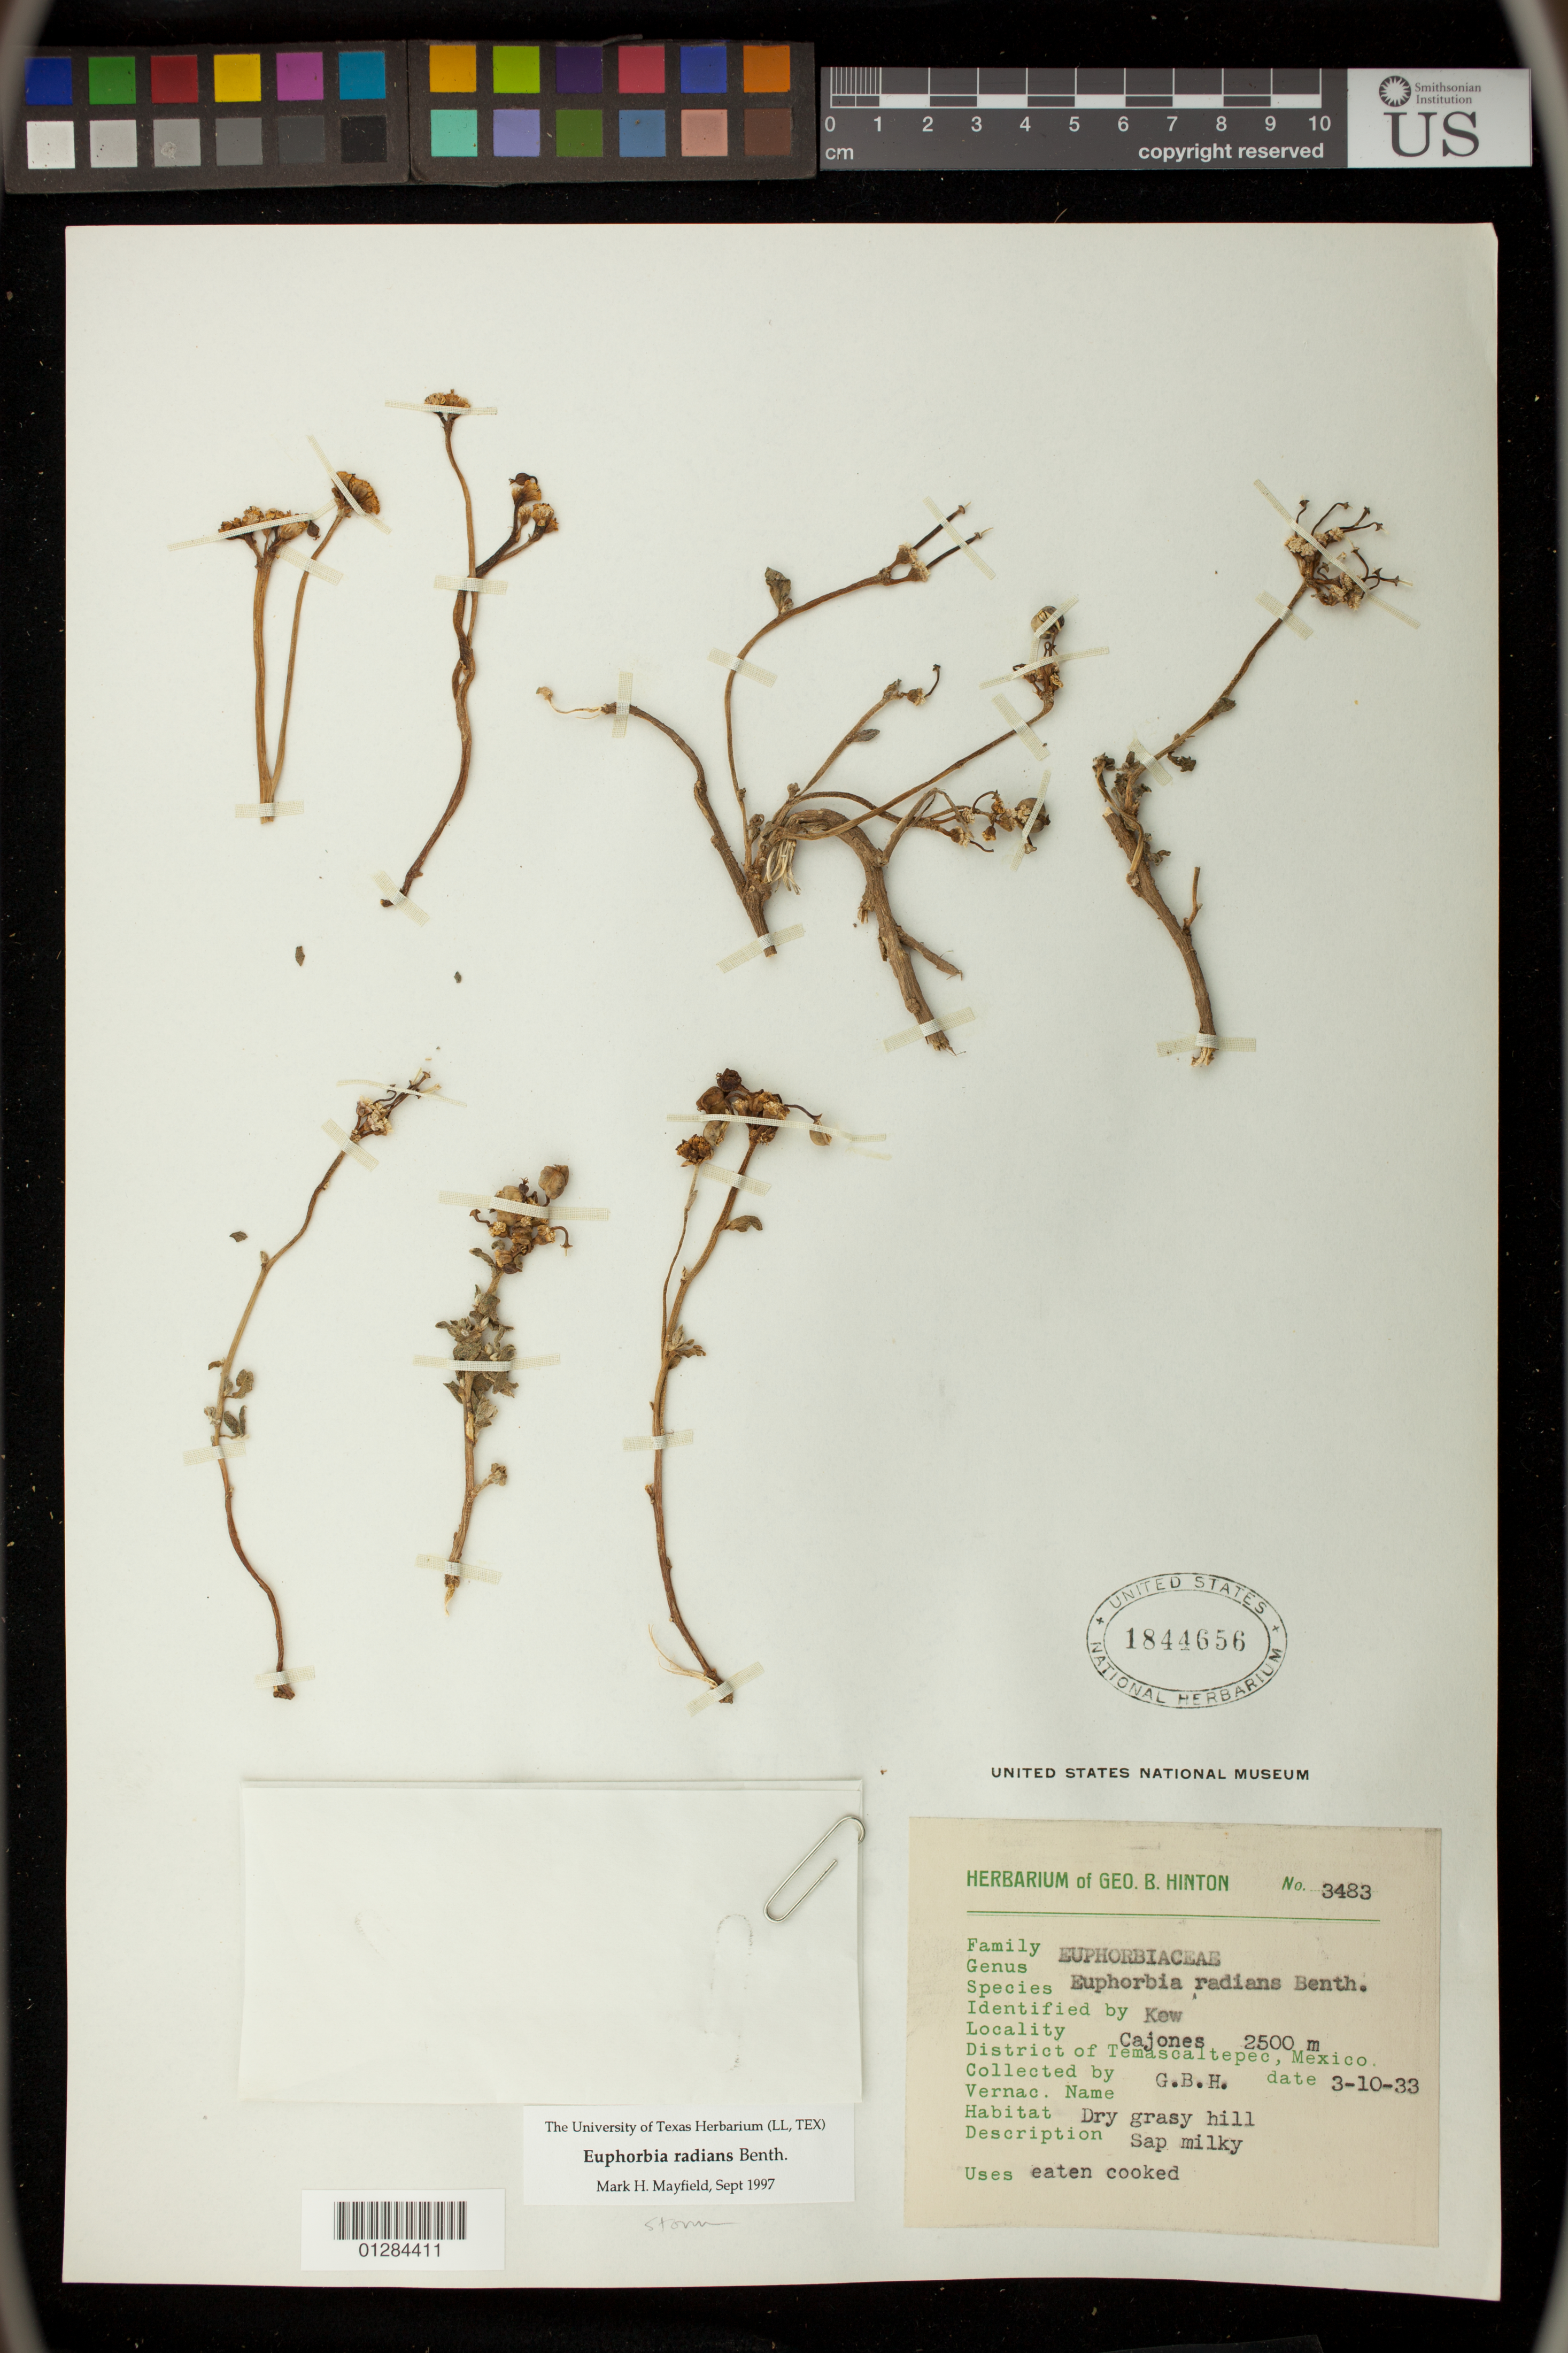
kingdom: Plantae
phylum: Tracheophyta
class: Magnoliopsida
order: Malpighiales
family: Euphorbiaceae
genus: Euphorbia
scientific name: Euphorbia radians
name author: Benth.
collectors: G. B. Hinton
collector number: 3483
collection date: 1933-03-10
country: Mexico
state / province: México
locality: Temascaltepec, Cajones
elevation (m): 2500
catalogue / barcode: US 1844656